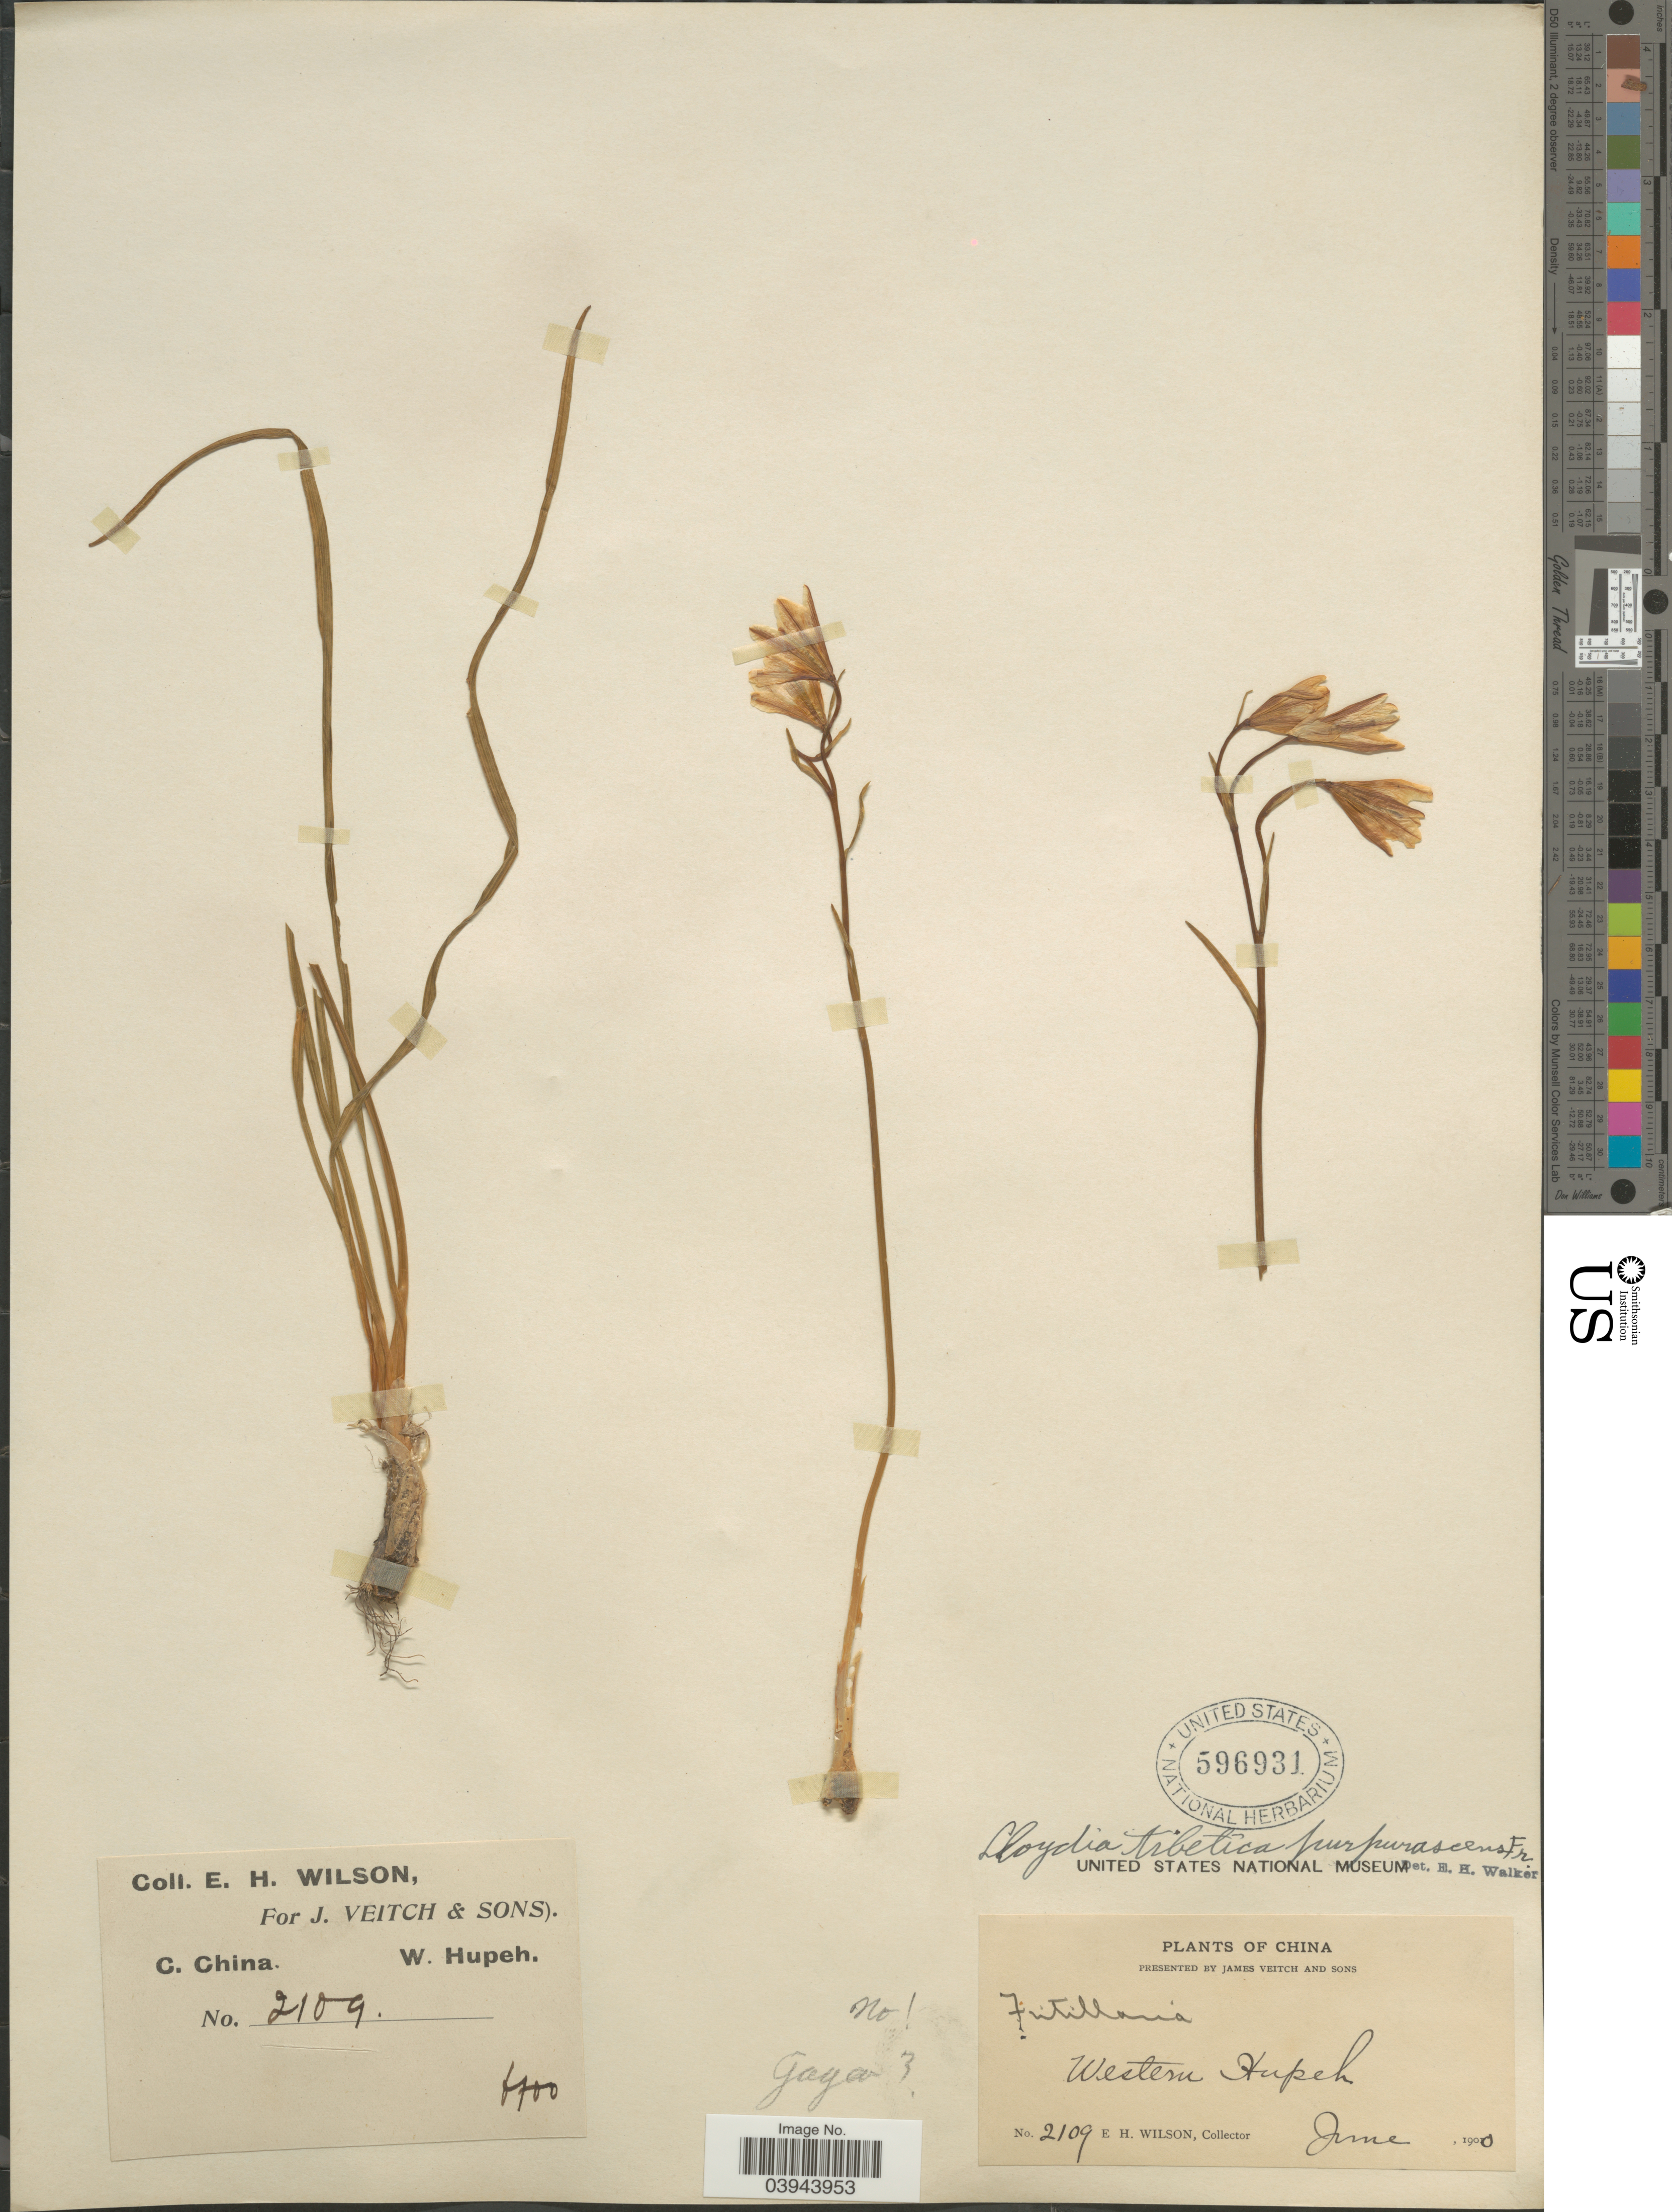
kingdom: Plantae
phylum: Tracheophyta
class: Liliopsida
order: Liliales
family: Liliaceae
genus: Lloydia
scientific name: Lloydia tibetica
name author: Baker ex Oliv.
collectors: E. Wilson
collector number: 2109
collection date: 1900-06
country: China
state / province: Hubei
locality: C. China. Western Hupeh.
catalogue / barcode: US 596931